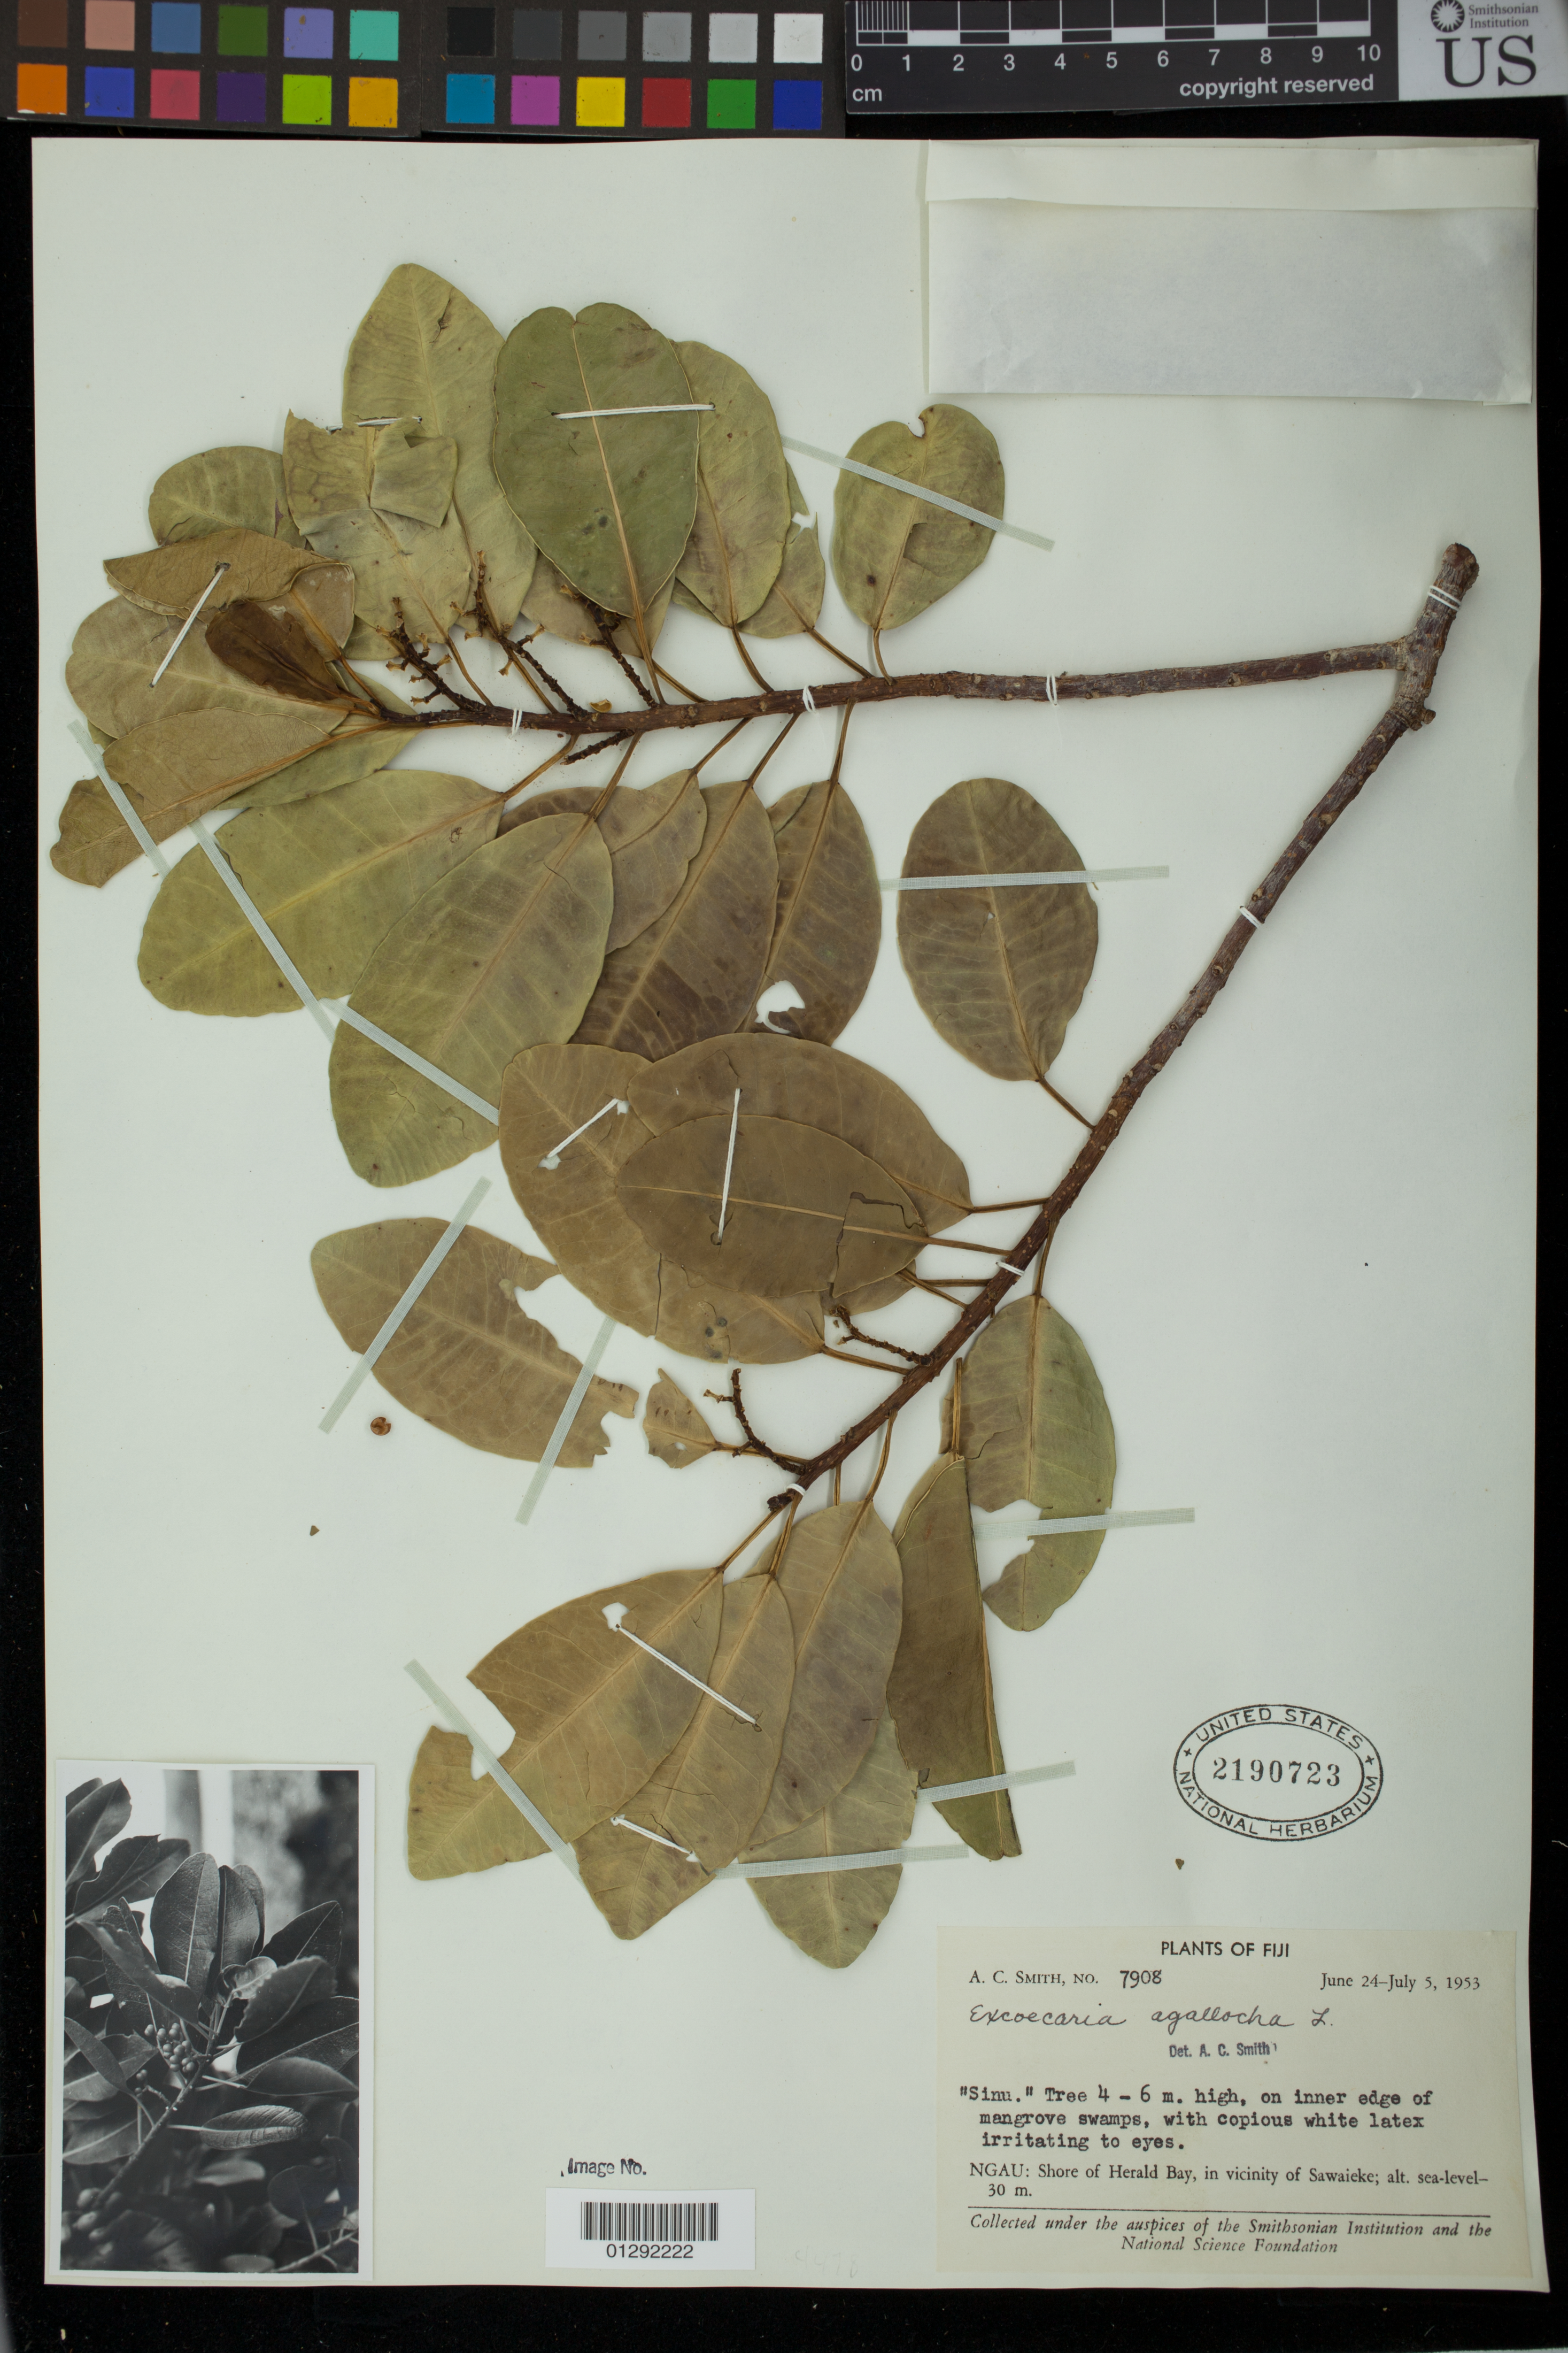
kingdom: Plantae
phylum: Tracheophyta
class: Magnoliopsida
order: Malpighiales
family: Euphorbiaceae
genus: Excoecaria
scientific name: Excoecaria agallocha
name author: L.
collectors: A. C. Smith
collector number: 7908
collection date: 1953-06-24/1953-07-05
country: Fiji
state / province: Eastern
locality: Ngau: Shore of Herald Bay, in vicinity of Sawaieke.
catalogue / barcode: US 2190723